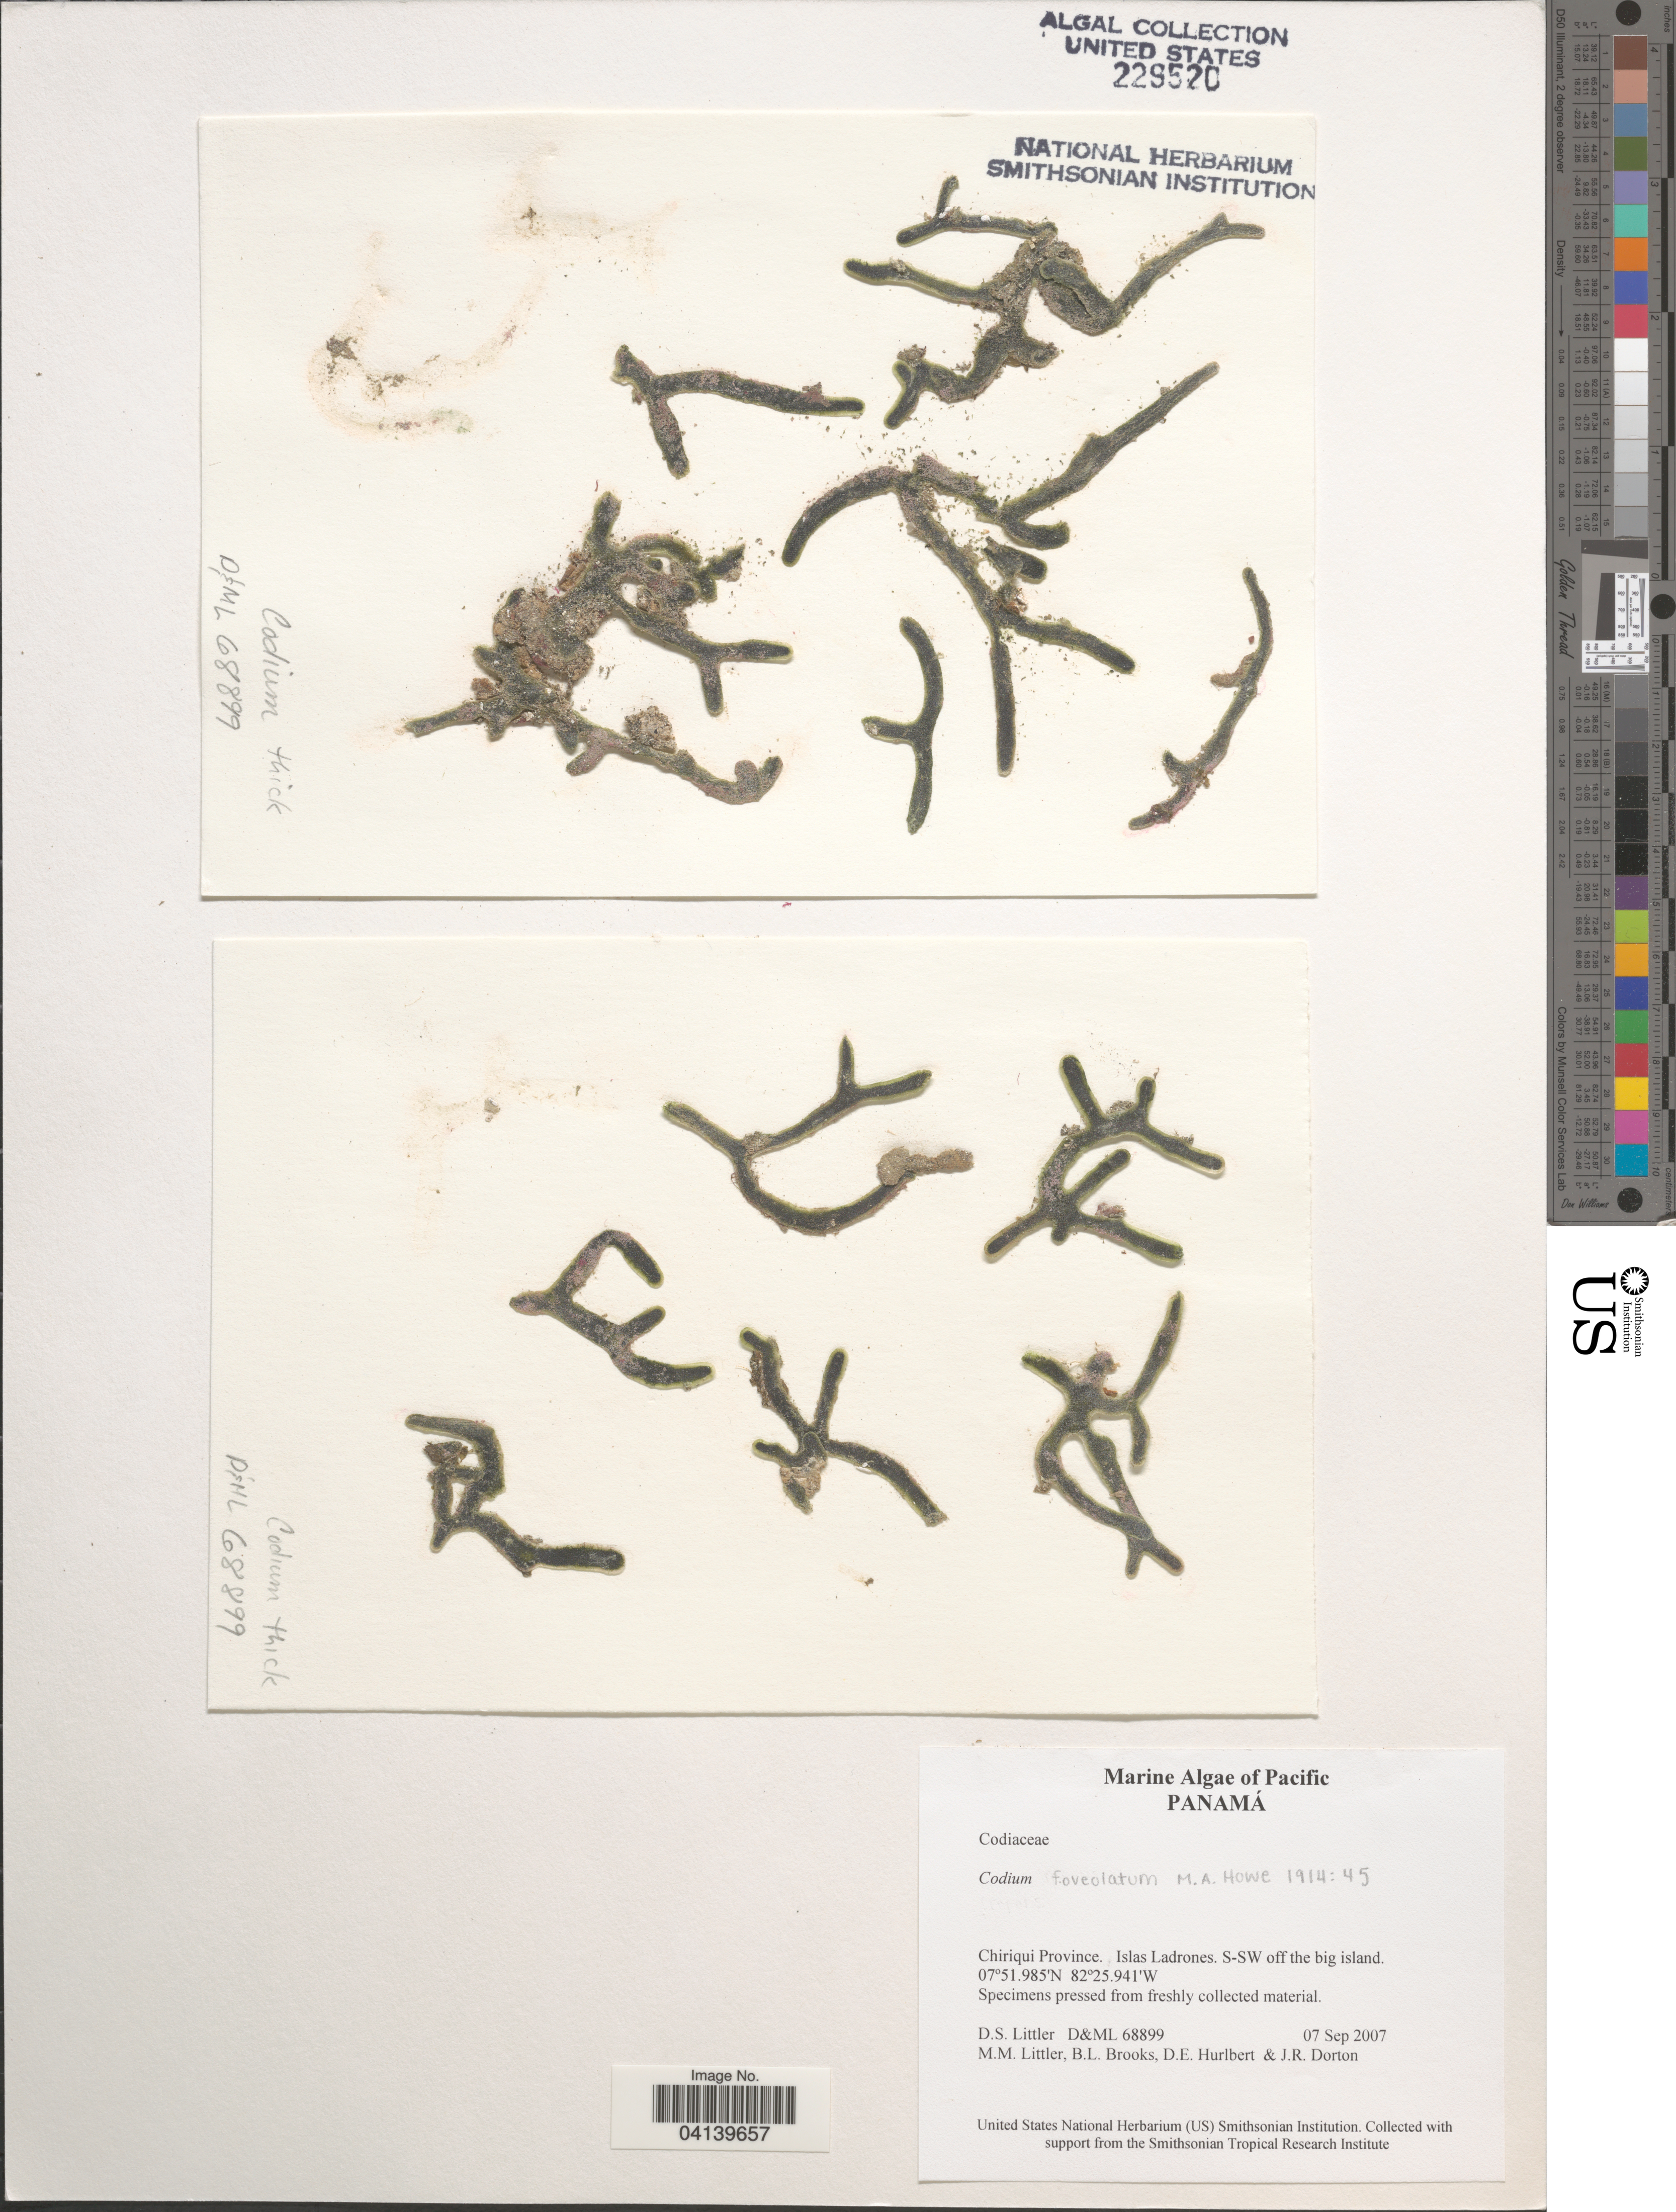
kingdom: Plantae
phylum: Chlorophyta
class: Ulvophyceae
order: Bryopsidales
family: Codiaceae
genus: Codium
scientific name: Codium foveolatum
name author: M. Howe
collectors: D. S. Littler, B. Brooks, D. Hurlbert & J. Dorton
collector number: D&ML68899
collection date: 2007-09-07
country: Panama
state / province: Chiriqui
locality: Islas Ladrones. S-SW off the big island.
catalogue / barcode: US 229520